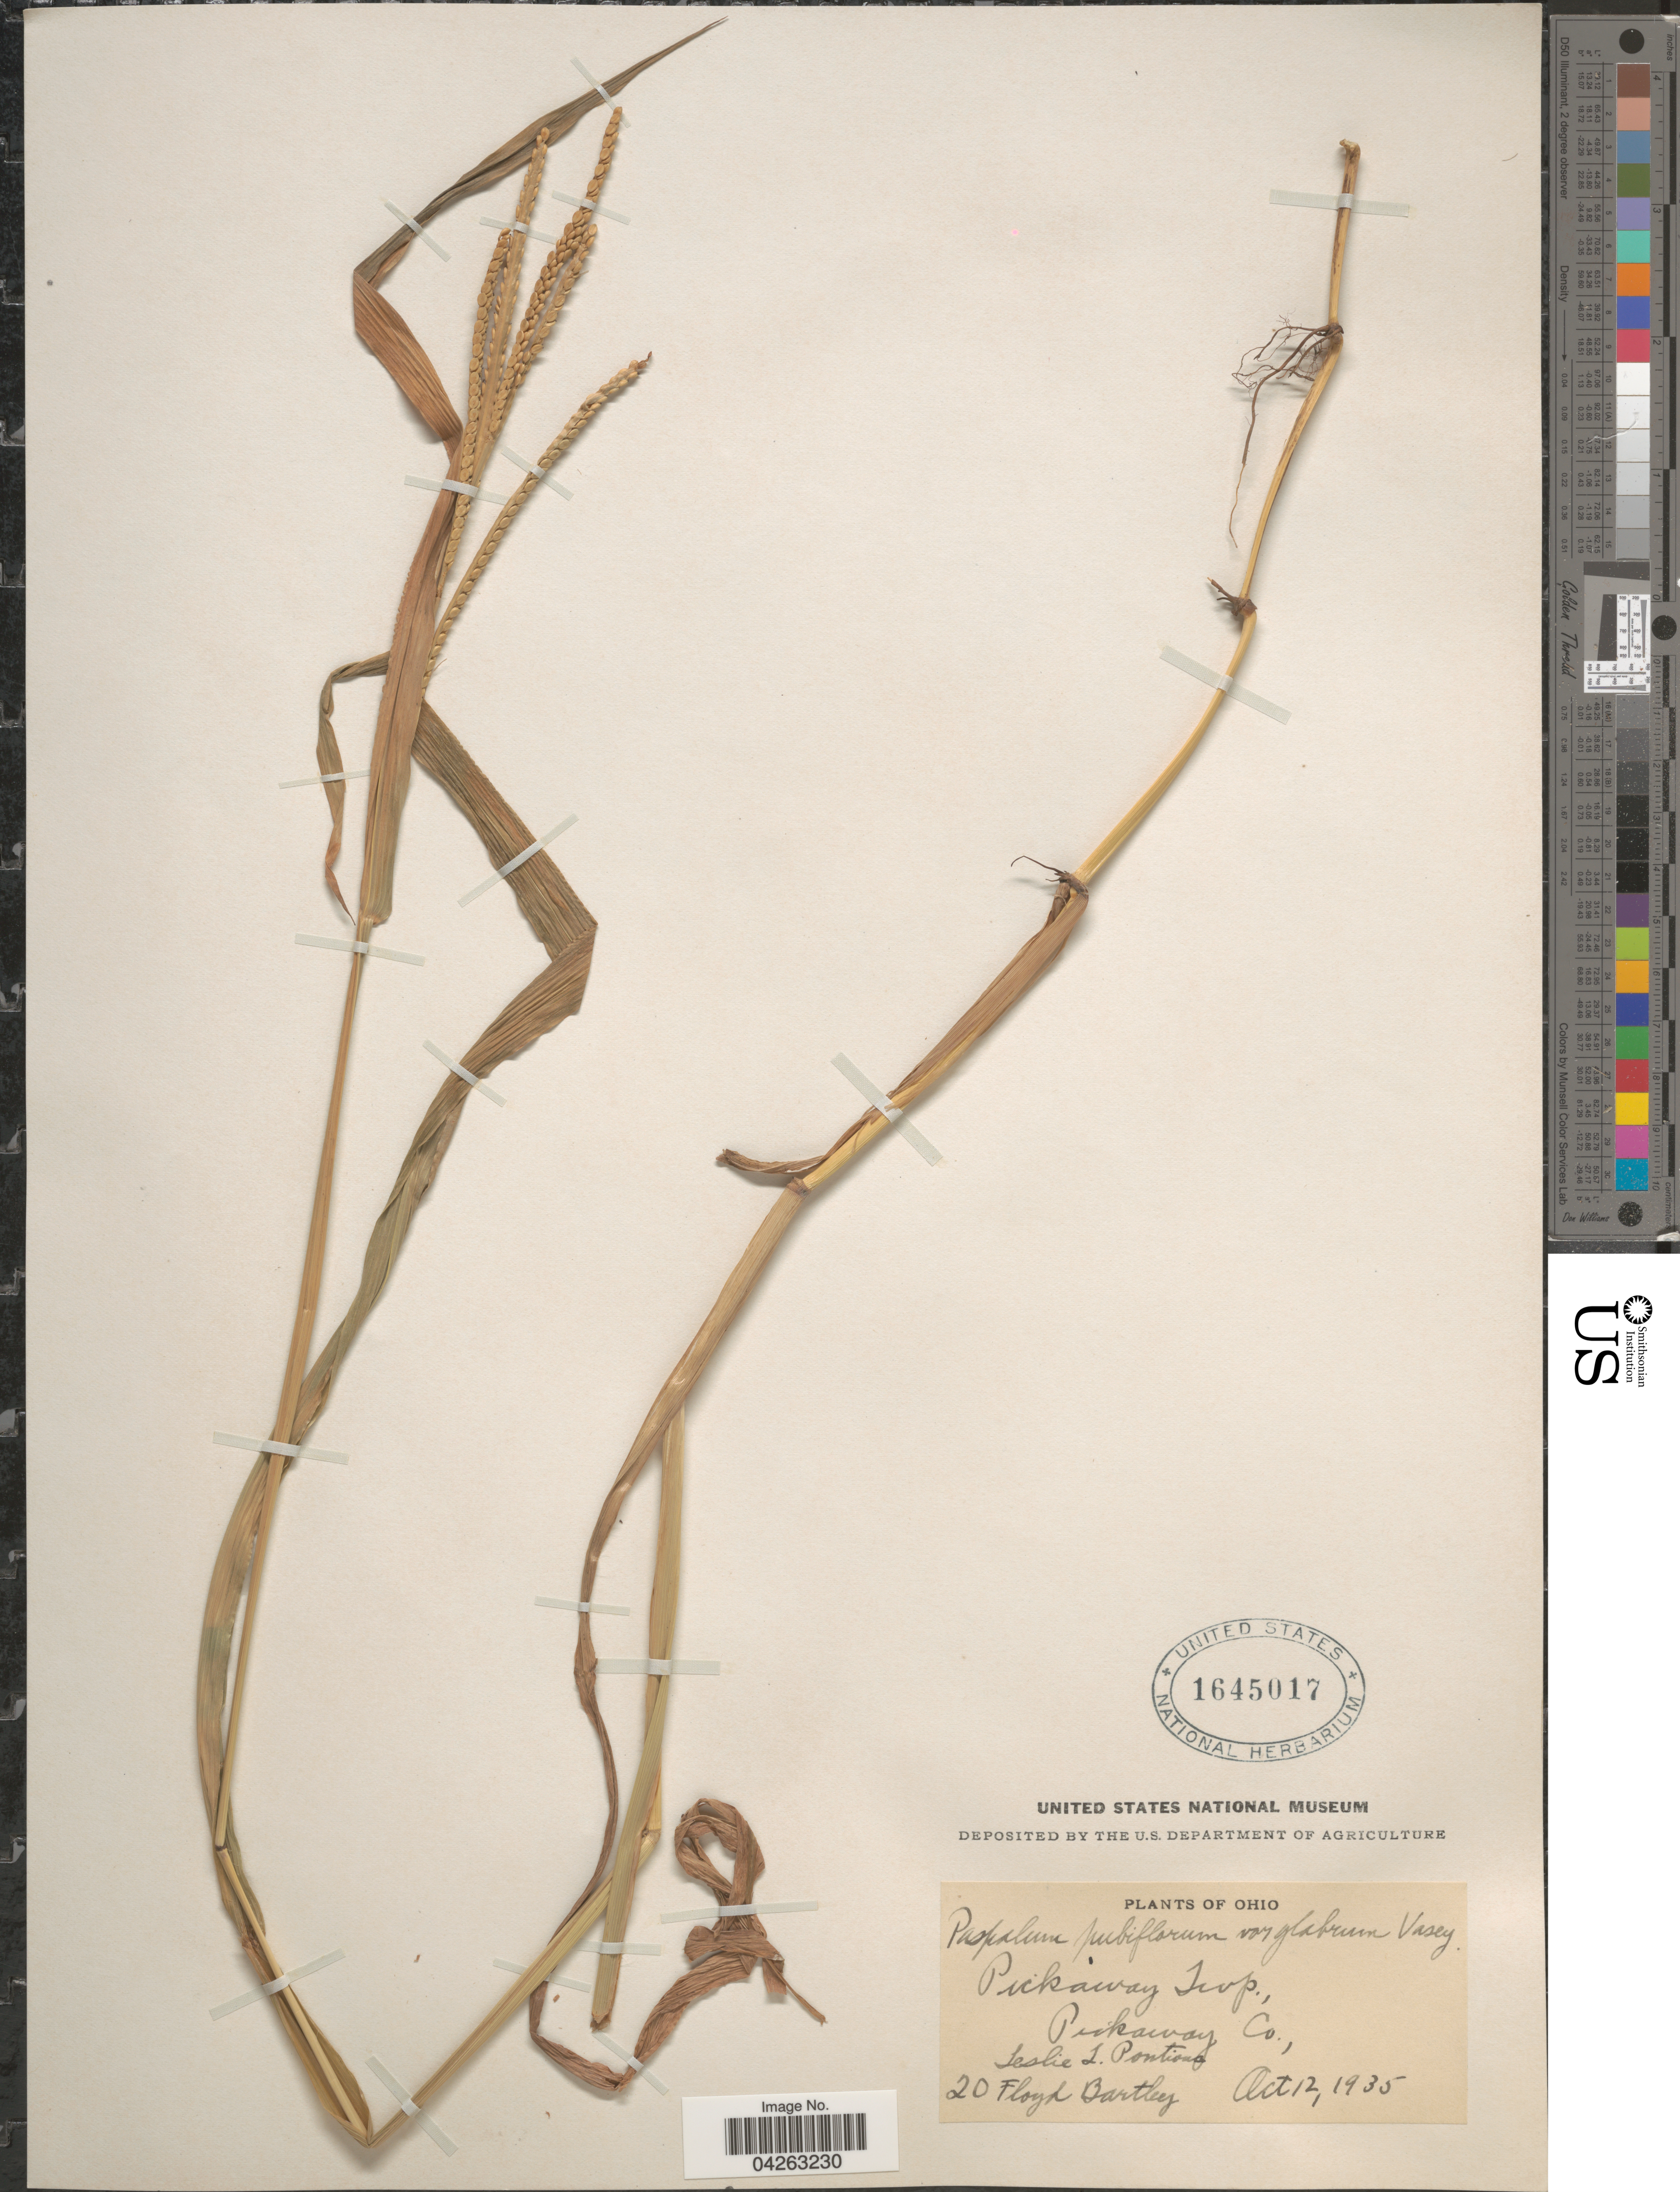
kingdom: Plantae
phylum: Tracheophyta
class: Liliopsida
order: Poales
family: Poaceae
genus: Paspalum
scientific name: Paspalum pubiflorum var. glabrum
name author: Vasey ex Scribn.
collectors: L. L. Pontious & F. Bartley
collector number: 20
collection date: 1935-10-12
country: United States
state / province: Ohio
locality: Pickaway Twp., Pickaway Co.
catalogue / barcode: US 1645017